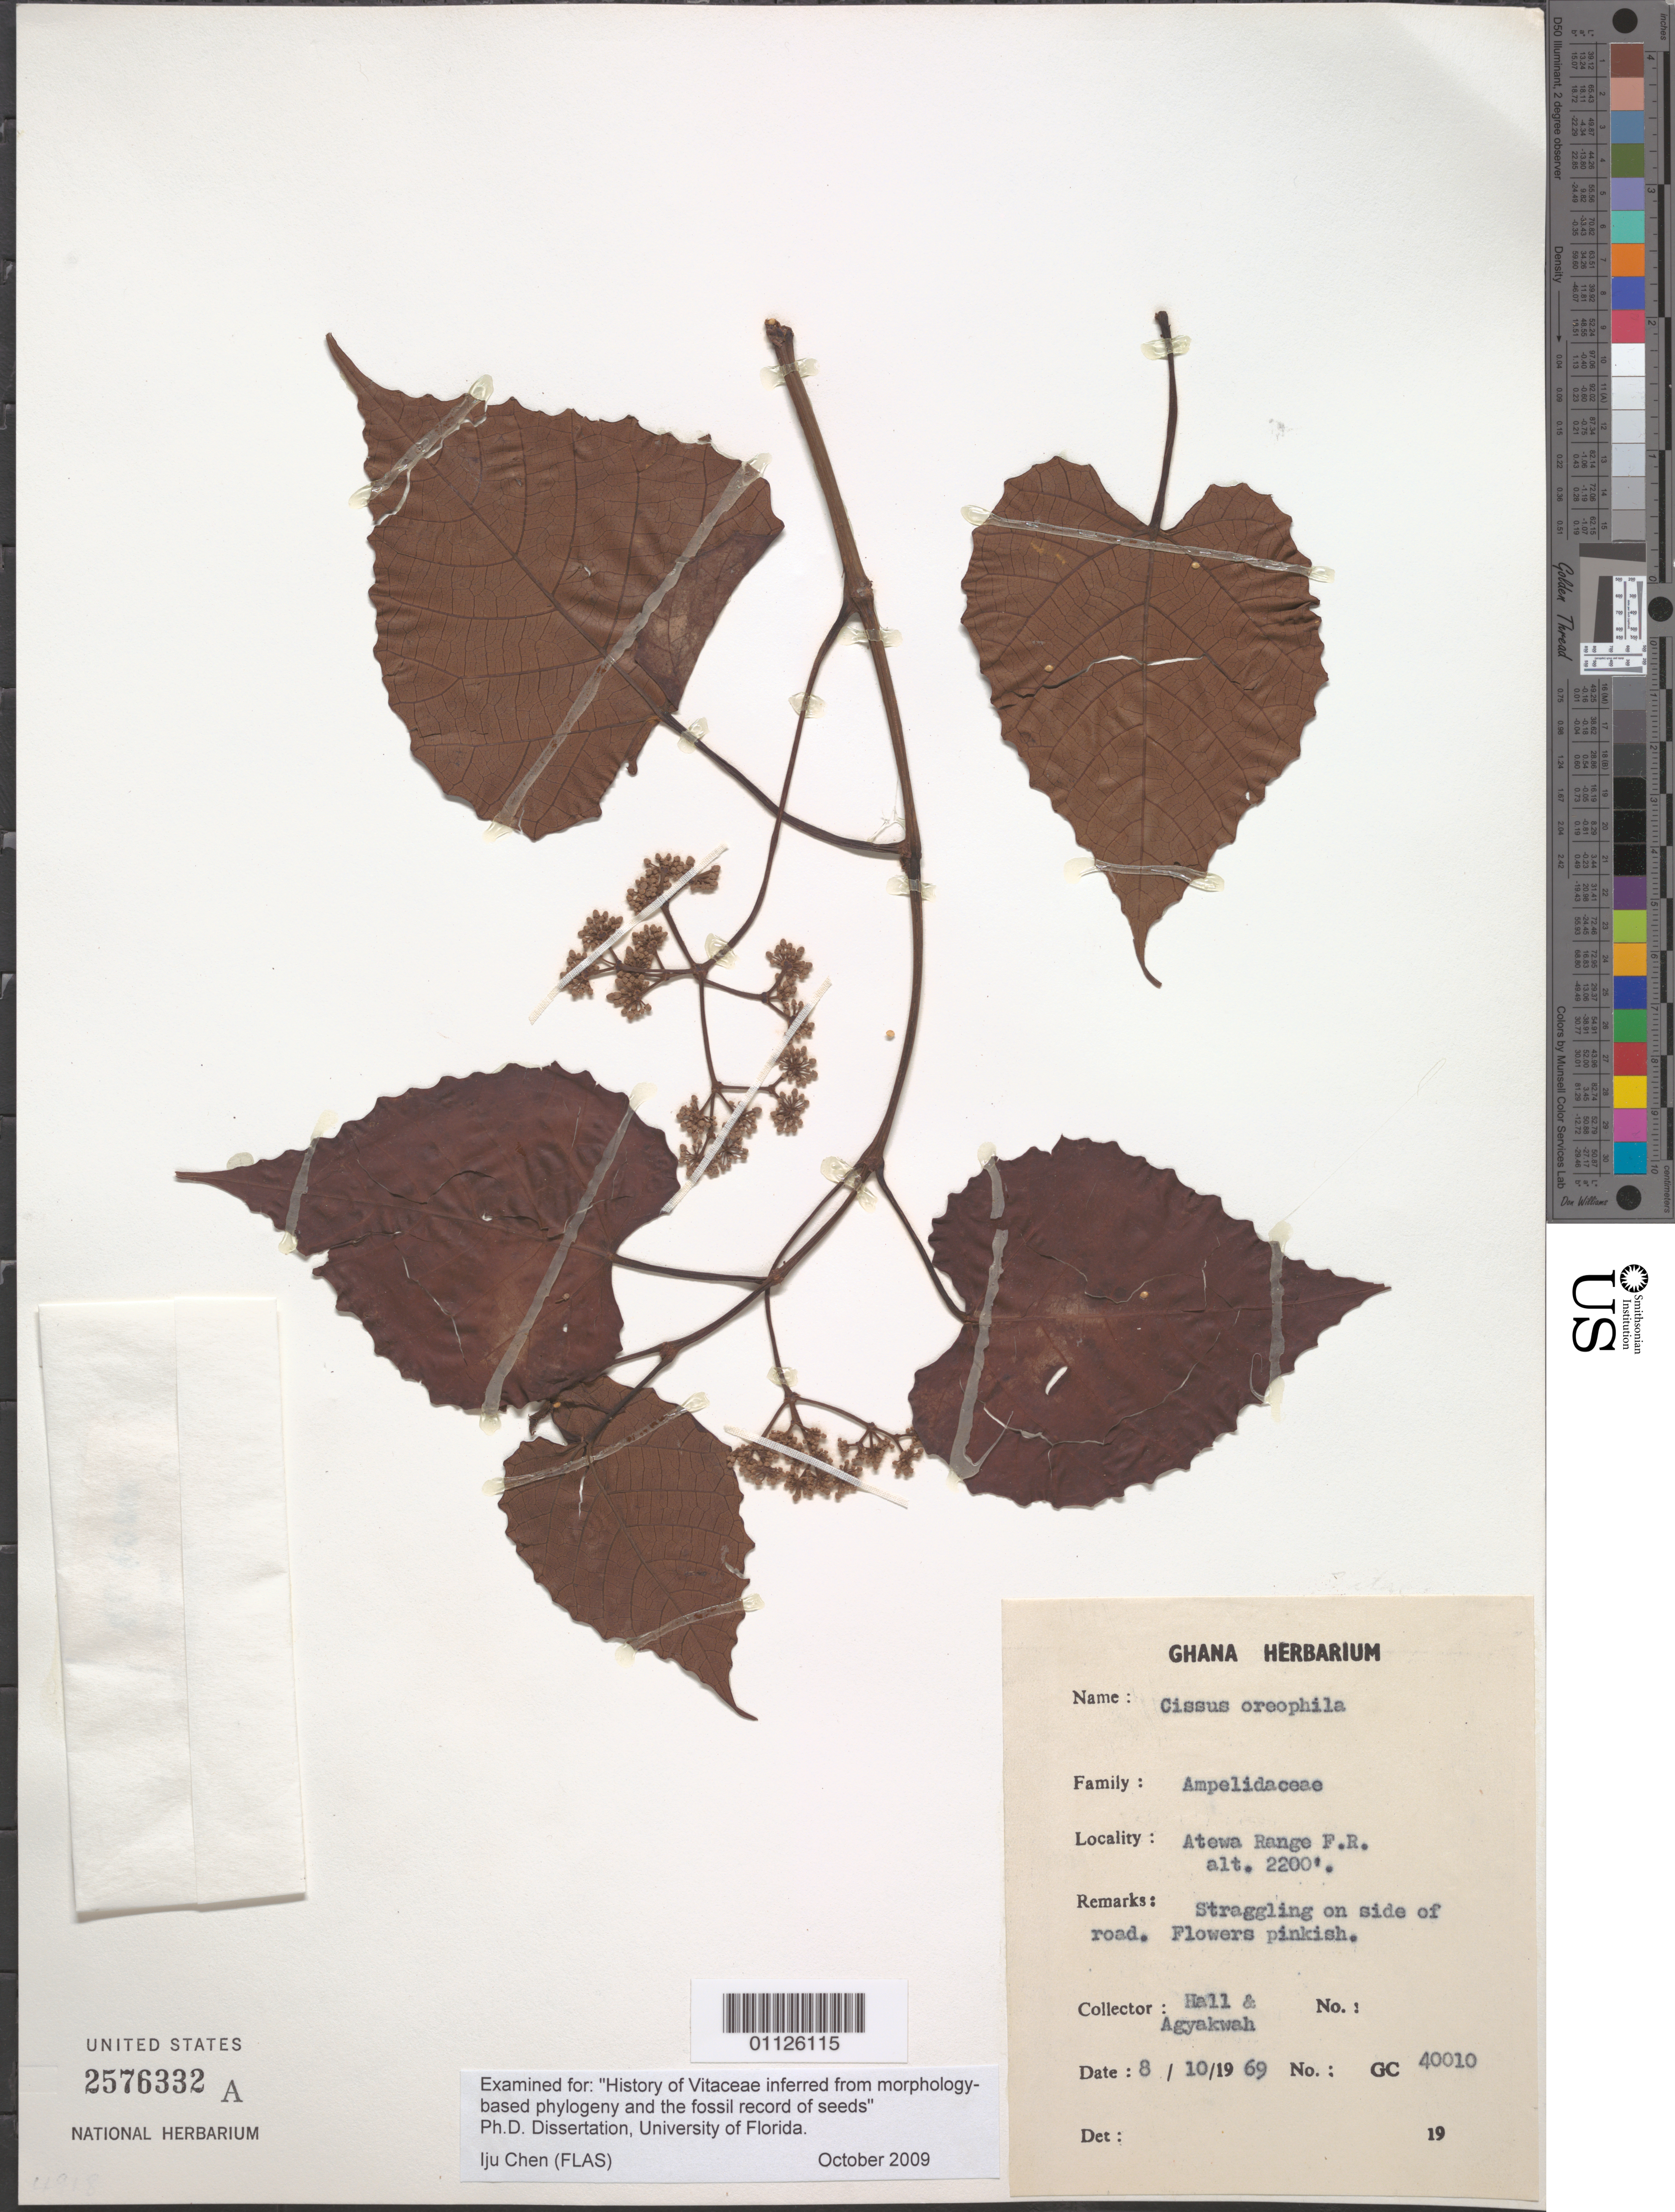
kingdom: Plantae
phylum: Tracheophyta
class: Magnoliopsida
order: Vitales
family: Vitaceae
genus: Cissus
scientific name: Cissus oreophila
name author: Gilg & Brandt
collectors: Hall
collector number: GC 40010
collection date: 1969-10-08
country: Ghana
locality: Atewa Range F.R.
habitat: Straggling on side of road.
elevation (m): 671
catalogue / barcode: US 2576332